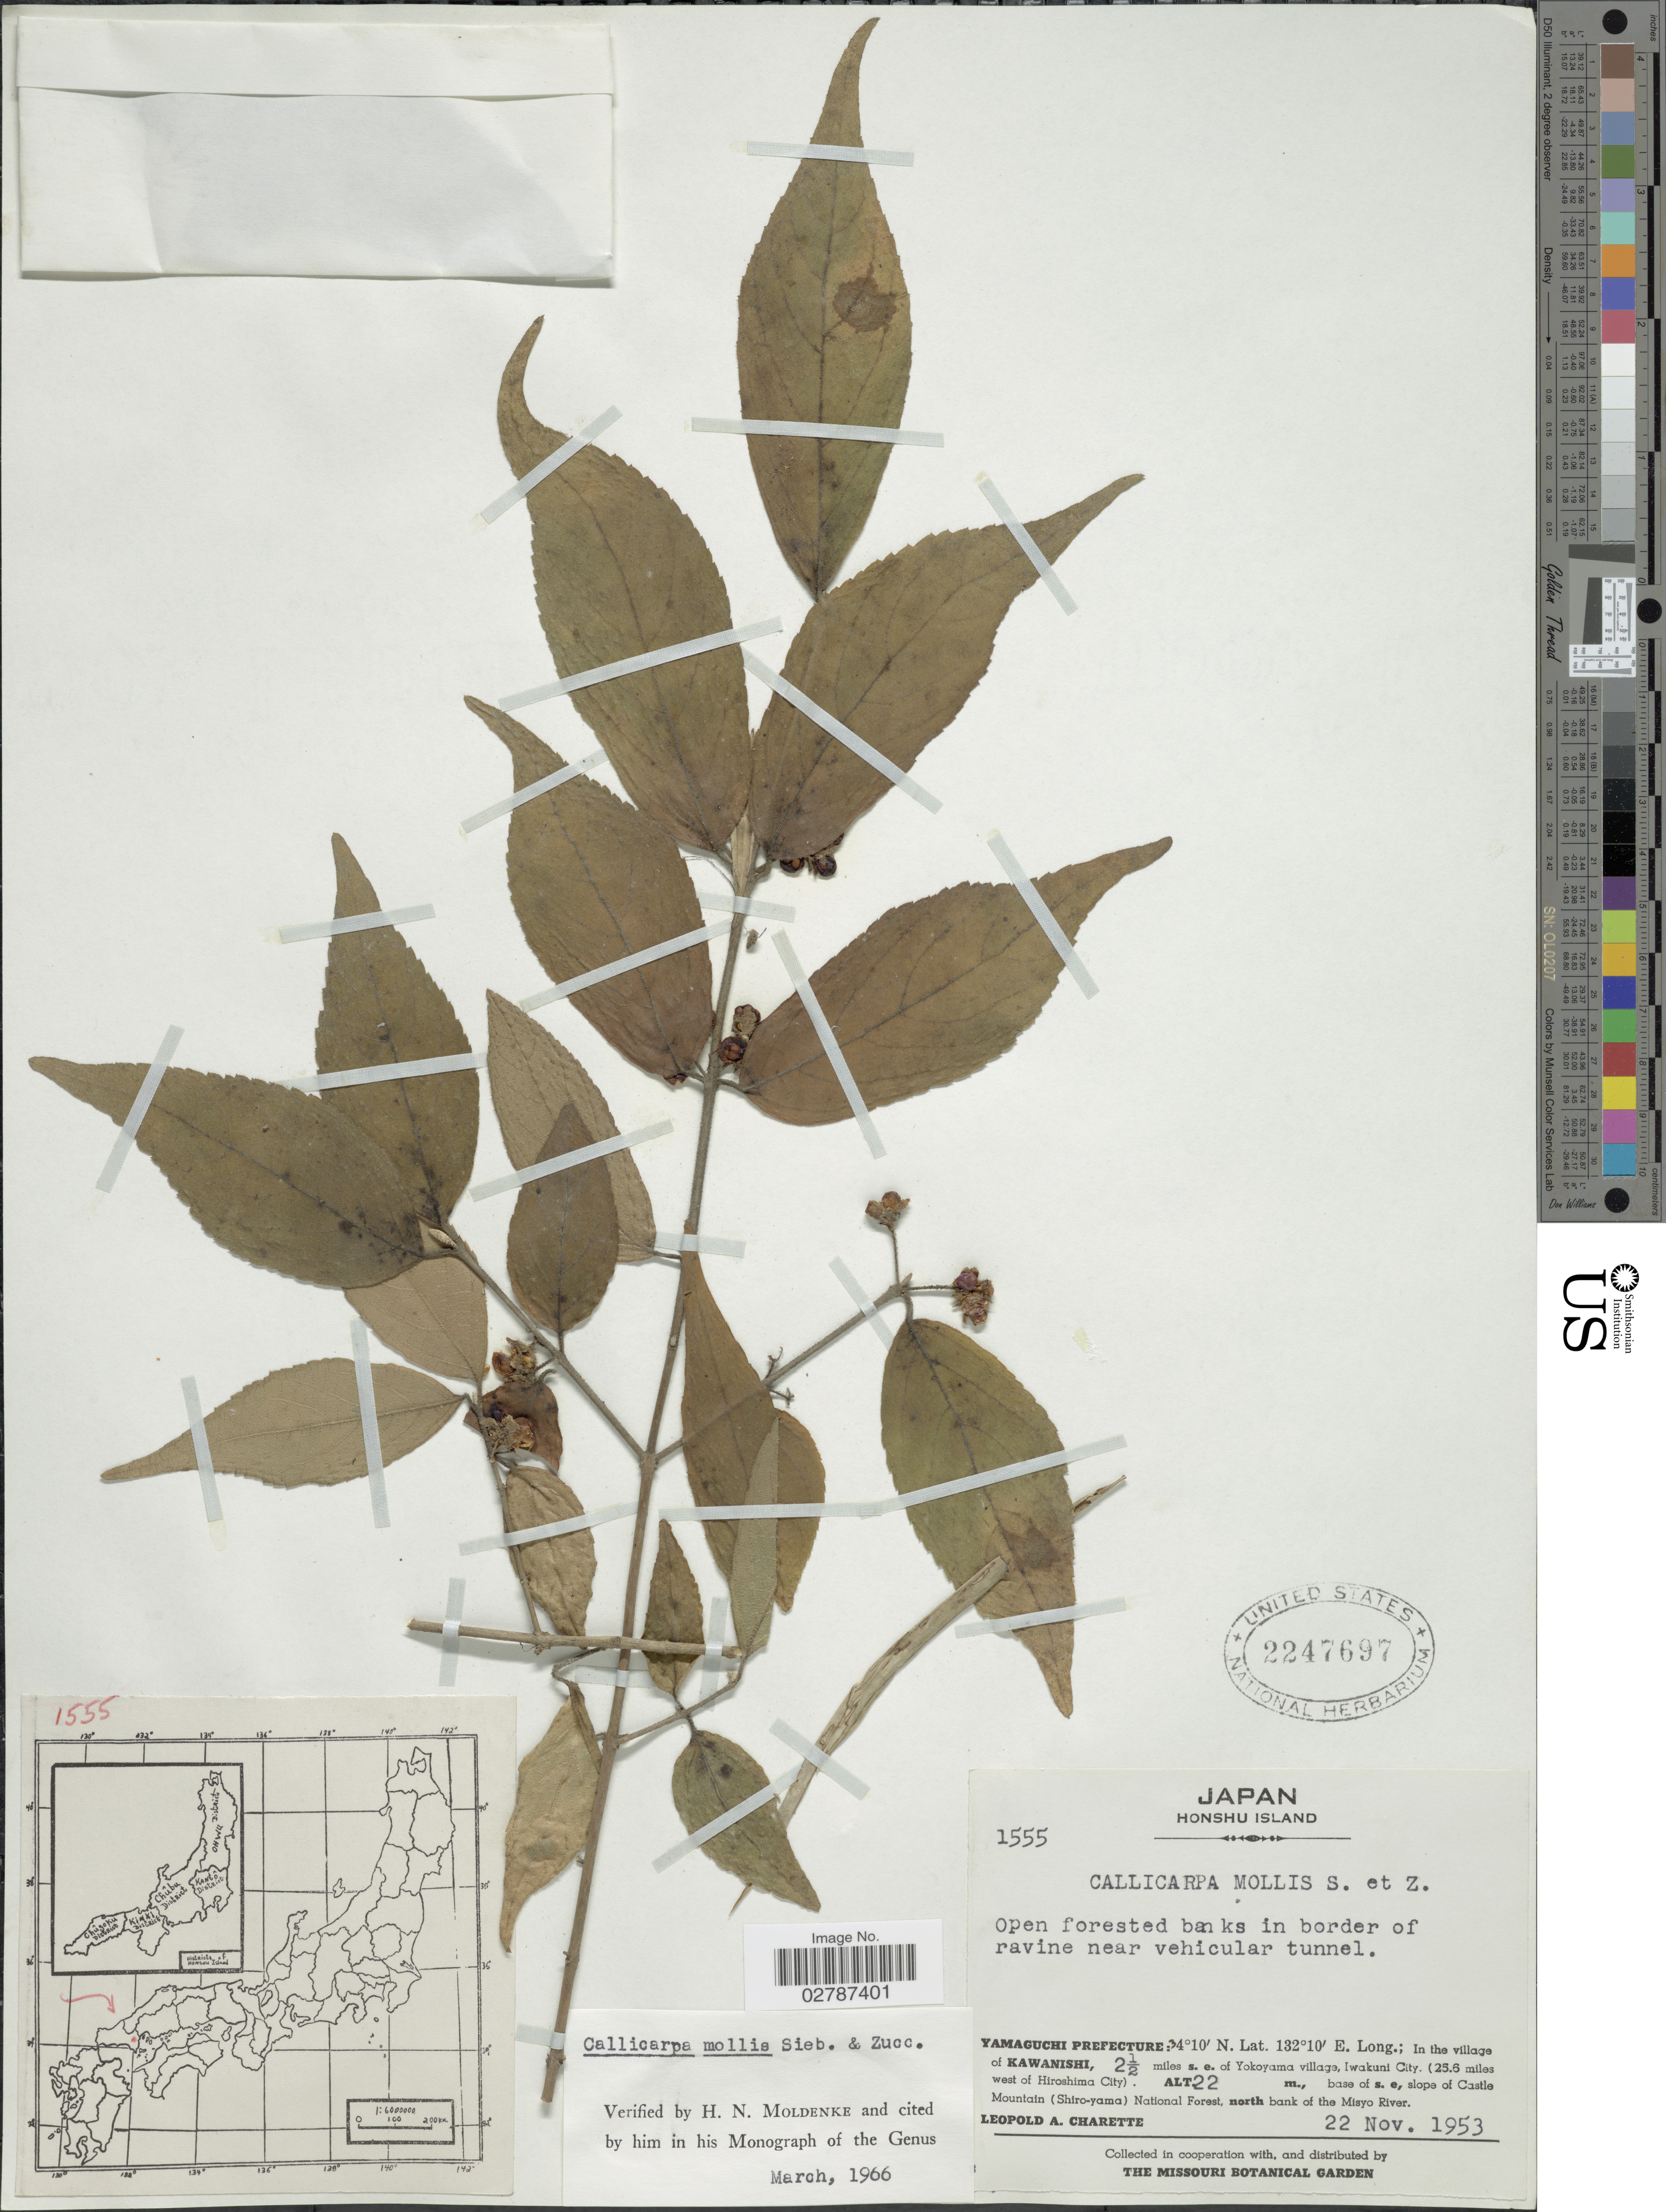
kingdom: Plantae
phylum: Tracheophyta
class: Magnoliopsida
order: Lamiales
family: Lamiaceae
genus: Callicarpa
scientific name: Callicarpa mollis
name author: Siebold & Zucc.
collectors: L. A. Charette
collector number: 1555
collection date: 1953-11-22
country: Japan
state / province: Yamaguti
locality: Honshu Island. Yamaguchi Prefecture: In the village of Kawanishi, 2 ½ miles s.e. of Yokoyama village, Iwakuni City. (25.6 miles west of Hiroshima City), base of s.e, slope of Castle Mountain (Shiro-yama) National Forest, north bank of the Misyo River.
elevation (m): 22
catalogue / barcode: US 2247697